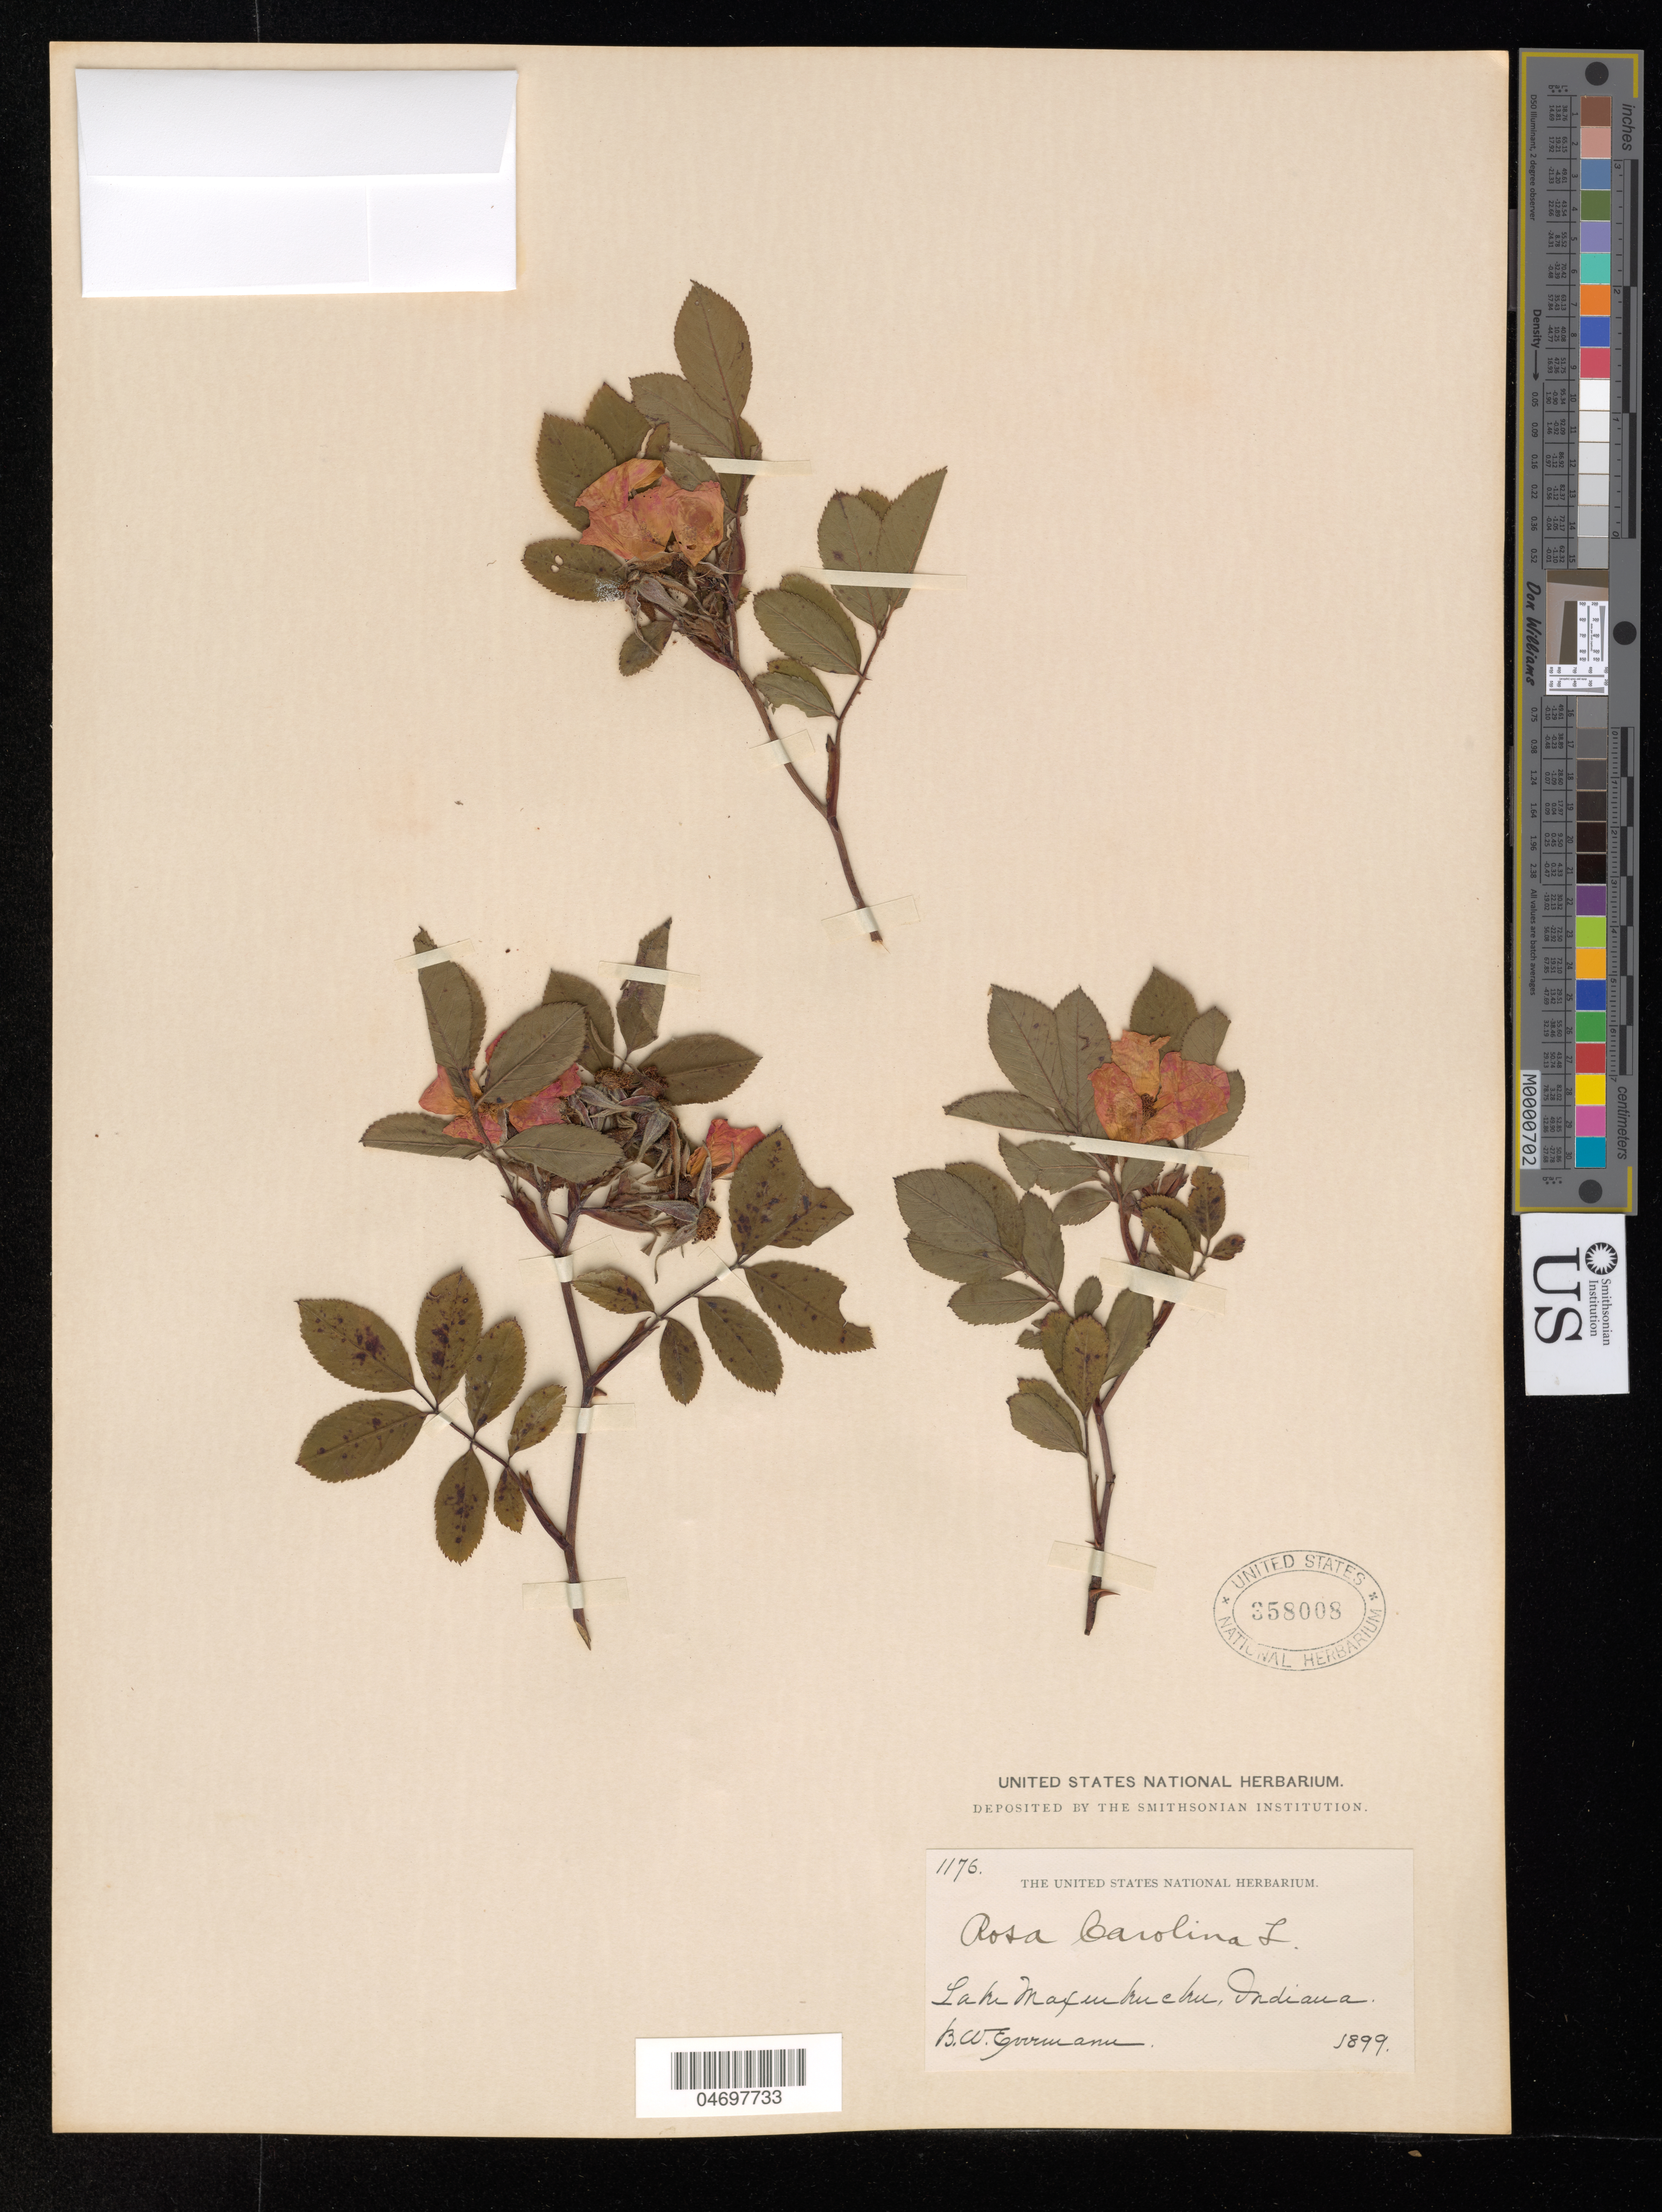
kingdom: Plantae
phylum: Tracheophyta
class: Magnoliopsida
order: Rosales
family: Rosaceae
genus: Rosa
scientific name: Rosa carolina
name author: L.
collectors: B. Eromann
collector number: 1176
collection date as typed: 20 Jul 1899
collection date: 1899-07-20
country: United States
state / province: Indiana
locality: Lake Maxinkuckee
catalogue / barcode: US 358008